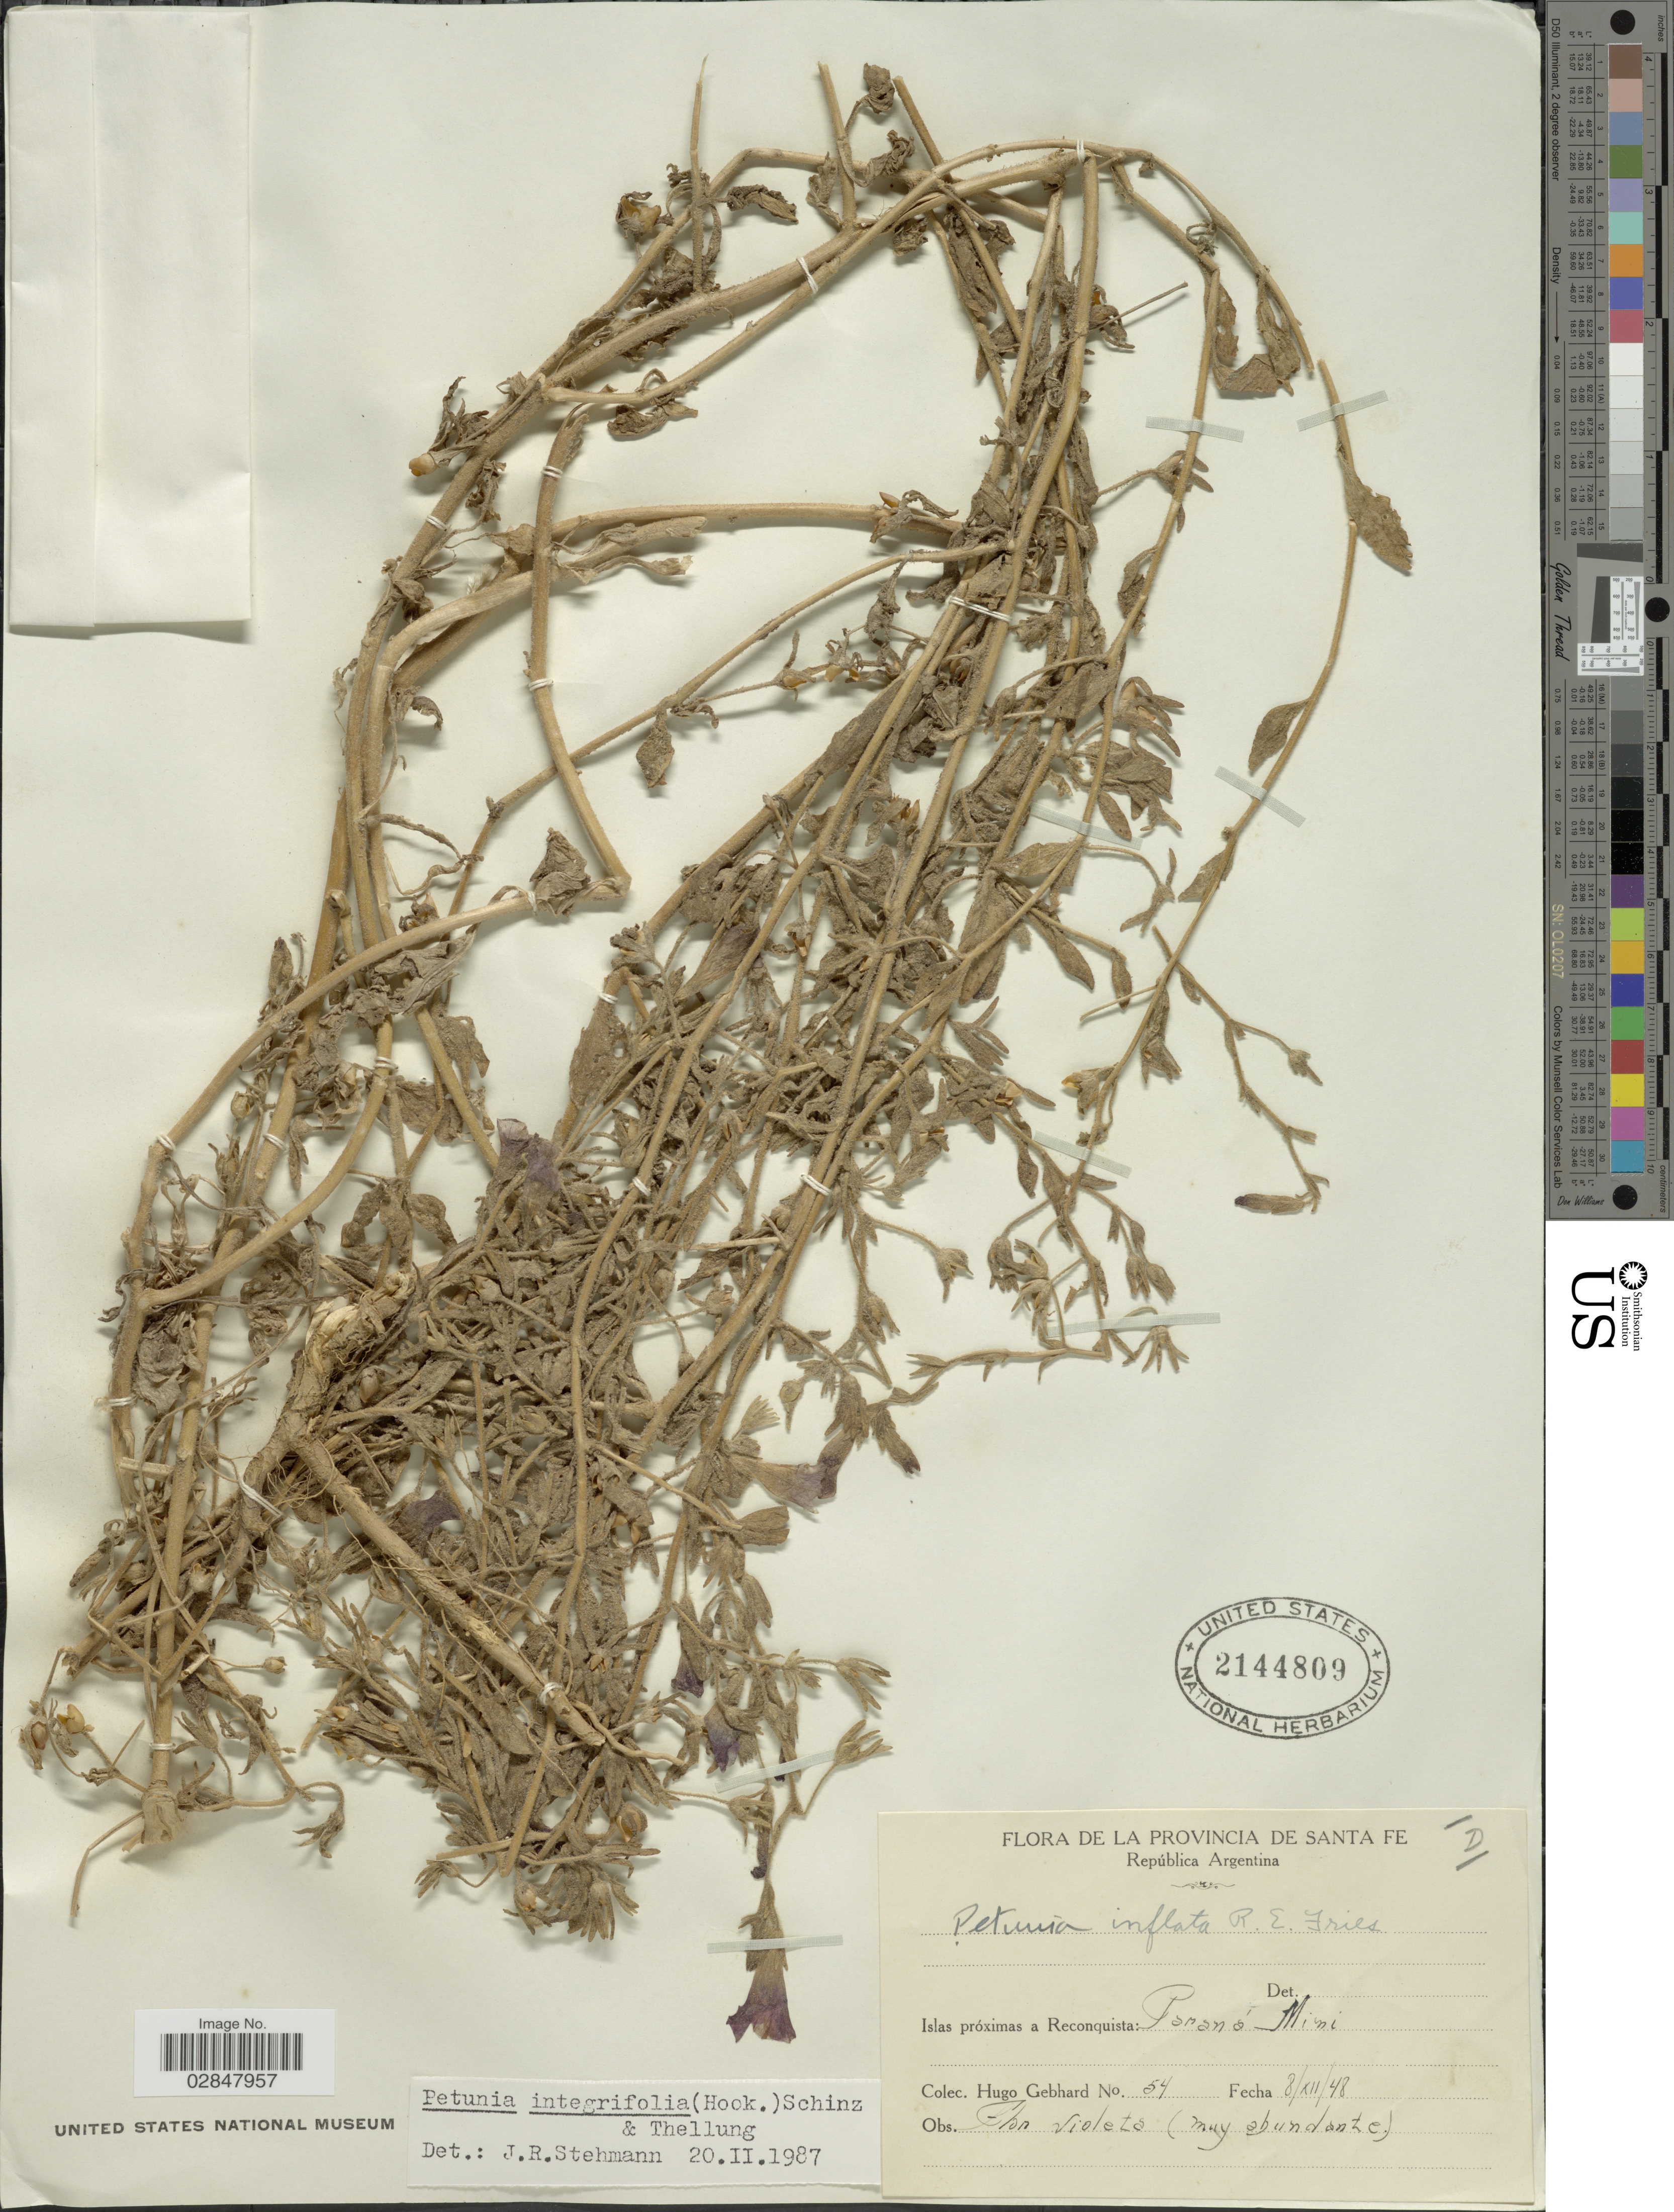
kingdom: Plantae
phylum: Tracheophyta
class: Magnoliopsida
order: Solanales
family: Solanaceae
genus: Petunia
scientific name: Petunia integrifolia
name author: (Hook.) Schinz & Thell.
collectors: H. Gebhard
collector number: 54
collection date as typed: Transcribed d/m/y: 8/12/48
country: Argentina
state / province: Santa Fe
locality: Islas próximas a Reconquista, Paraná Mimi.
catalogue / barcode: US 2144809